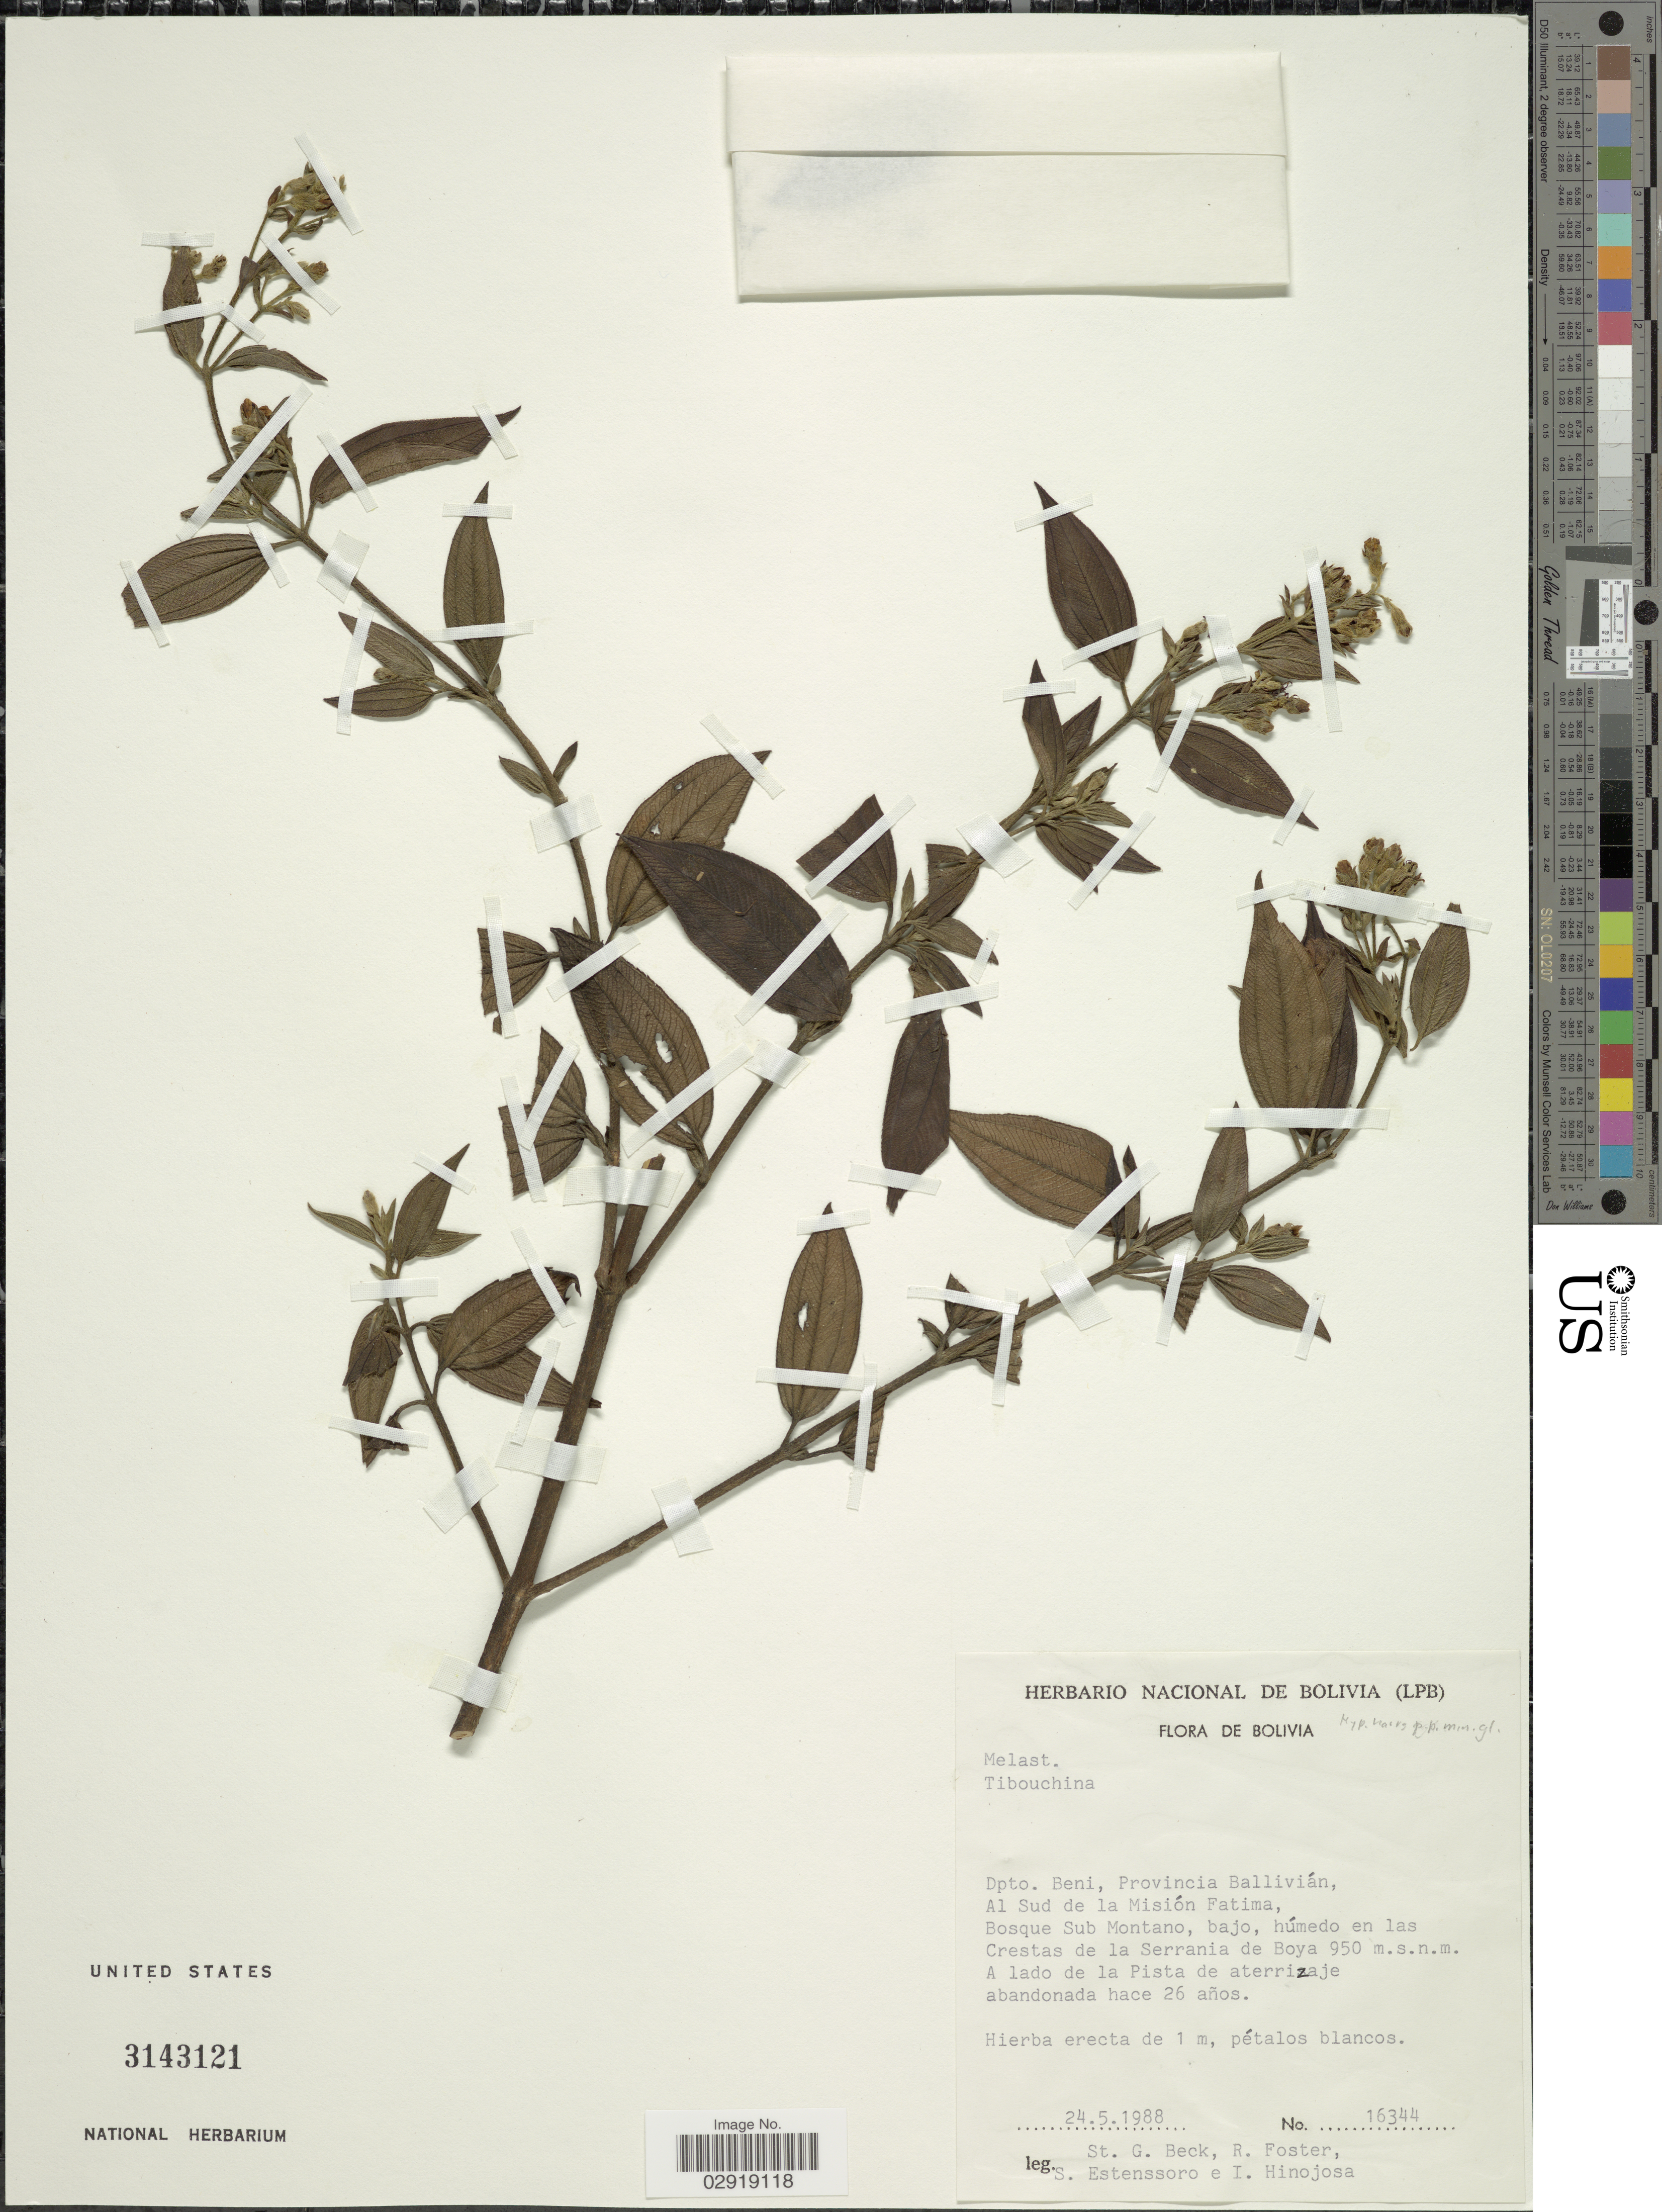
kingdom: Plantae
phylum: Tracheophyta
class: Magnoliopsida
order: Myrtales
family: Melastomataceae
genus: Chaetogastra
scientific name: Chaetogastra sp.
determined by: Michelangeli, F. A.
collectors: S. G. Beck, R. Foster, S. Estenssoro & I. Hinojosa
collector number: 16344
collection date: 1988-05-24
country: Bolivia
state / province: Beni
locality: Dpto. Beni, Provincia Ballivián, Al Sud de la Misión Fatima, Bosque Sub Montano, bajo, húmedo en las Crestas de la Serrania de Boya.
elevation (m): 950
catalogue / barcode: US 3143121